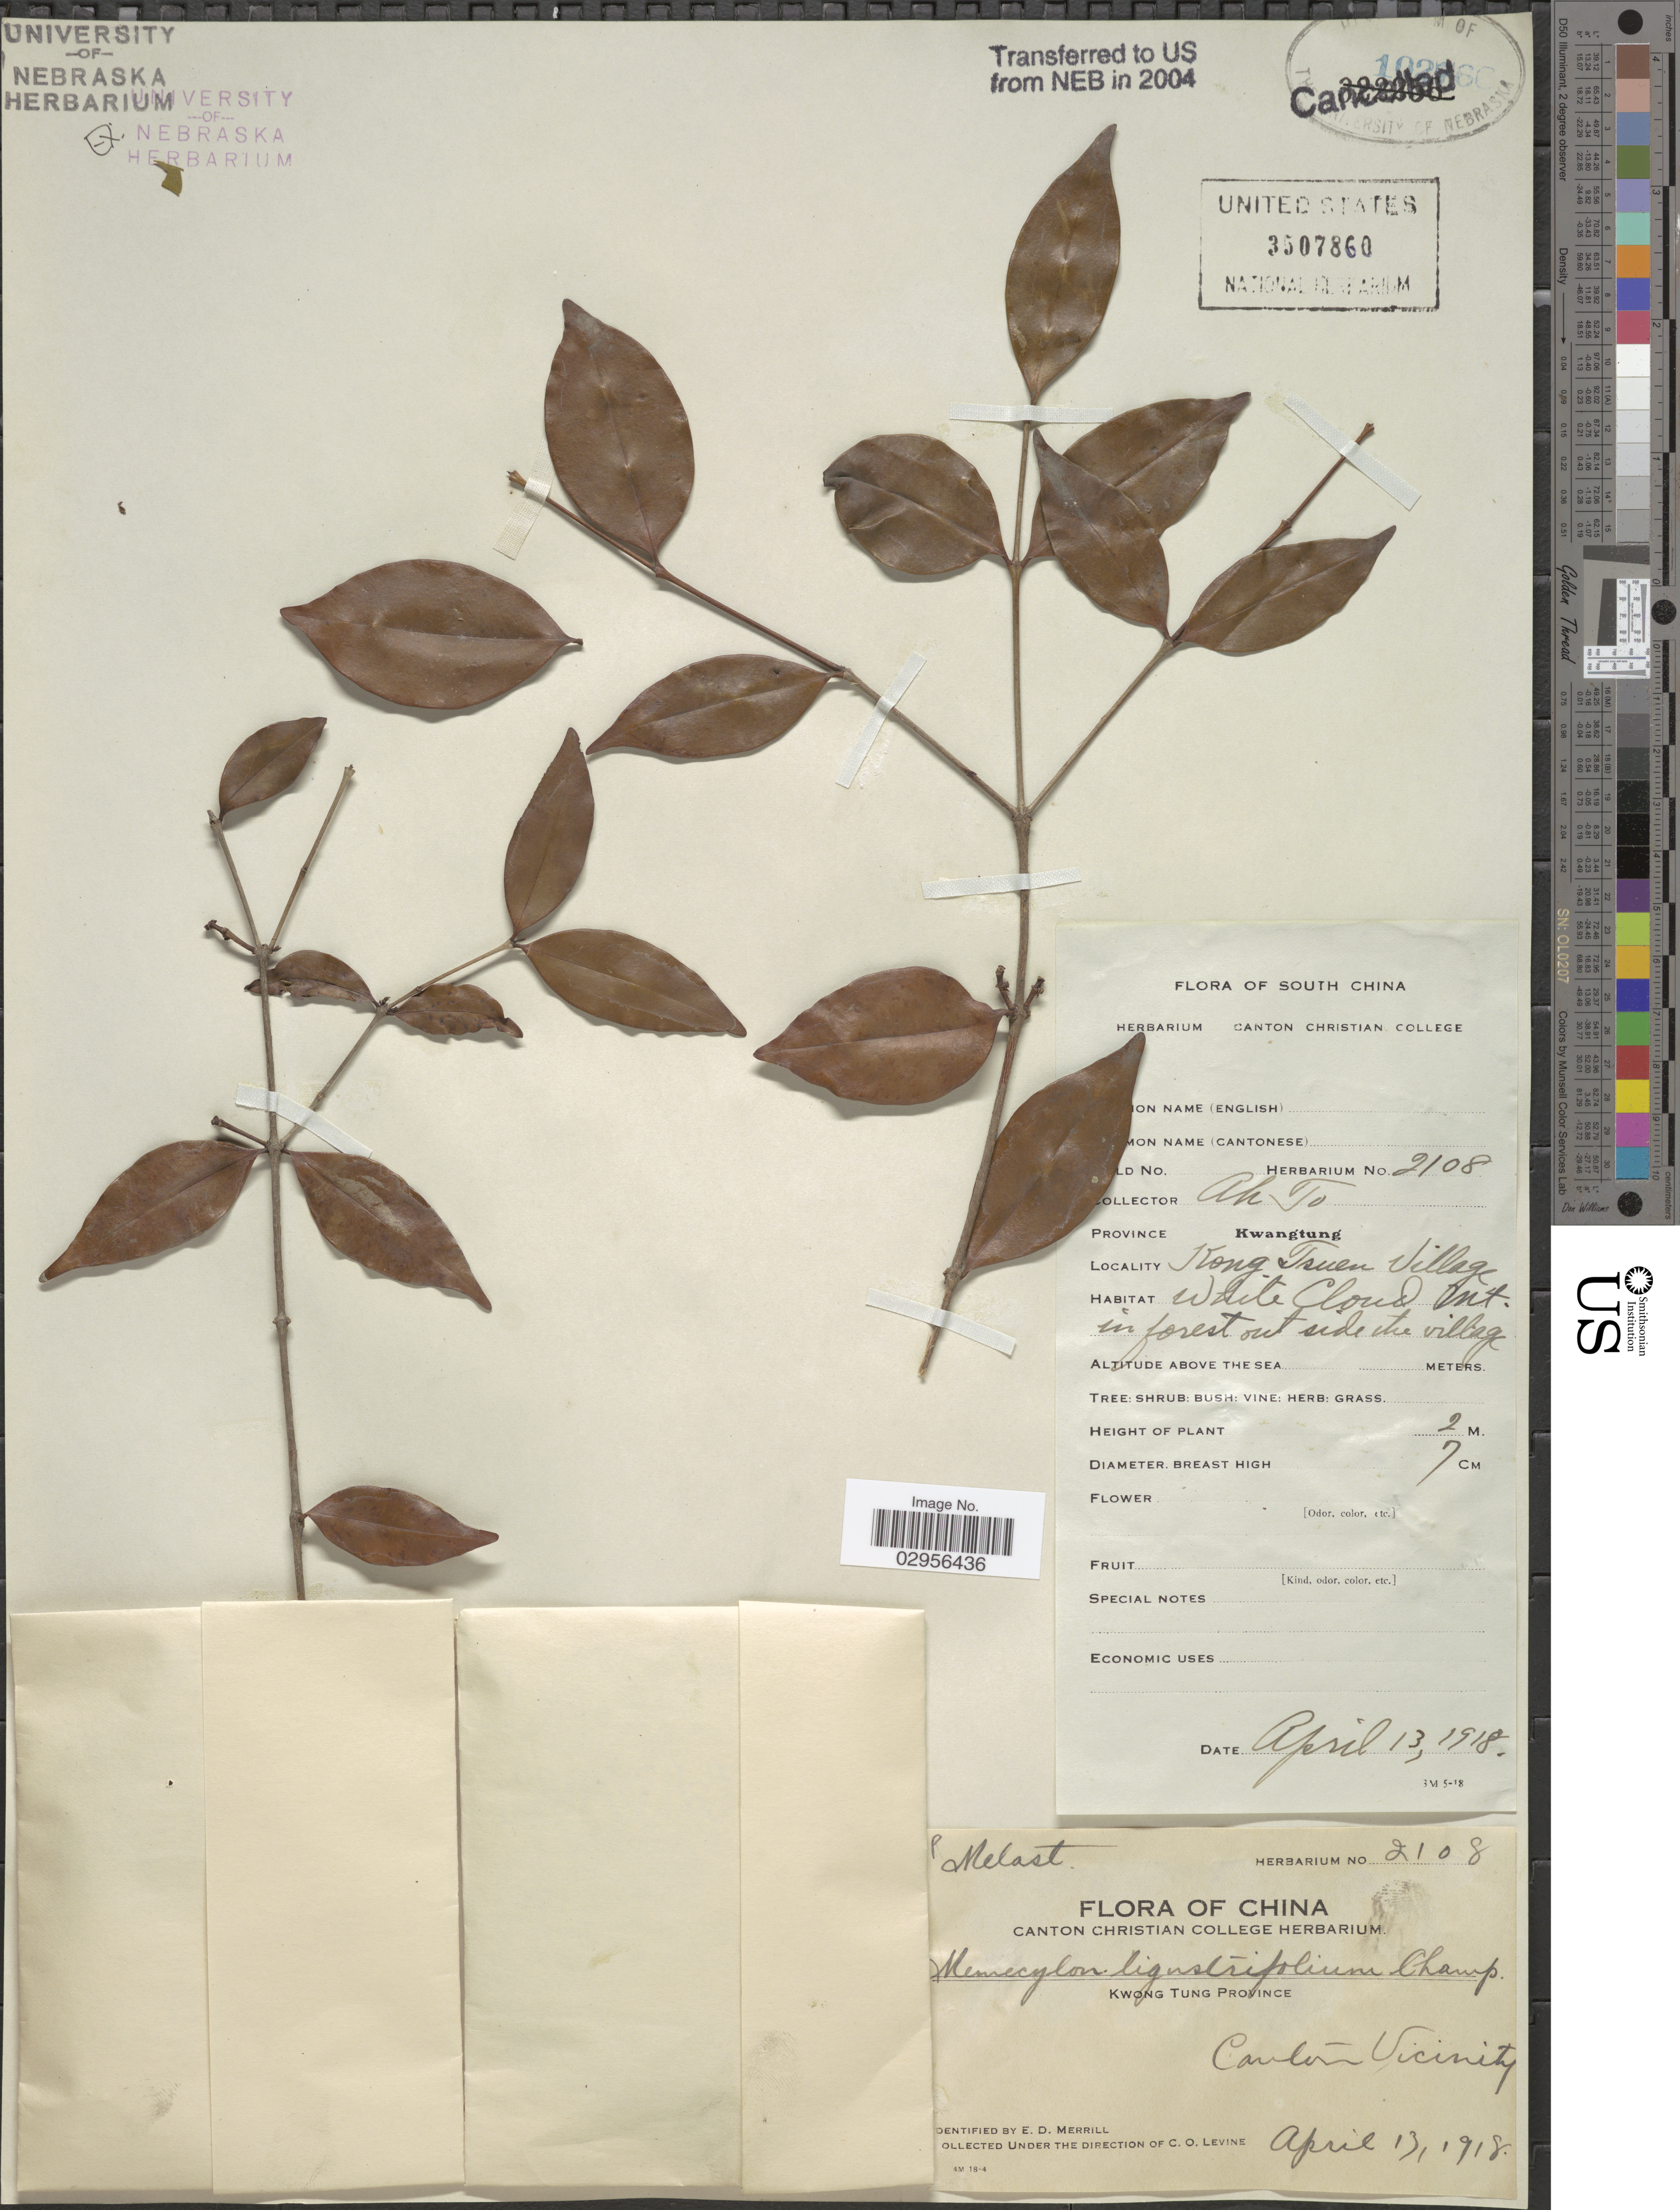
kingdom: Plantae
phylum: Tracheophyta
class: Magnoliopsida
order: Myrtales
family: Melastomataceae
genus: Memecylon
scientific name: Memecylon ligustrifolium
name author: Champ. ex Benth.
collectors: Ah To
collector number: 2108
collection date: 1918-04-13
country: China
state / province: Guangdong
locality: Kwong Tung Province. Canton Vicinity. South China. Kong Tsuen Village. White Cloud Mt.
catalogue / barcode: US 3507860